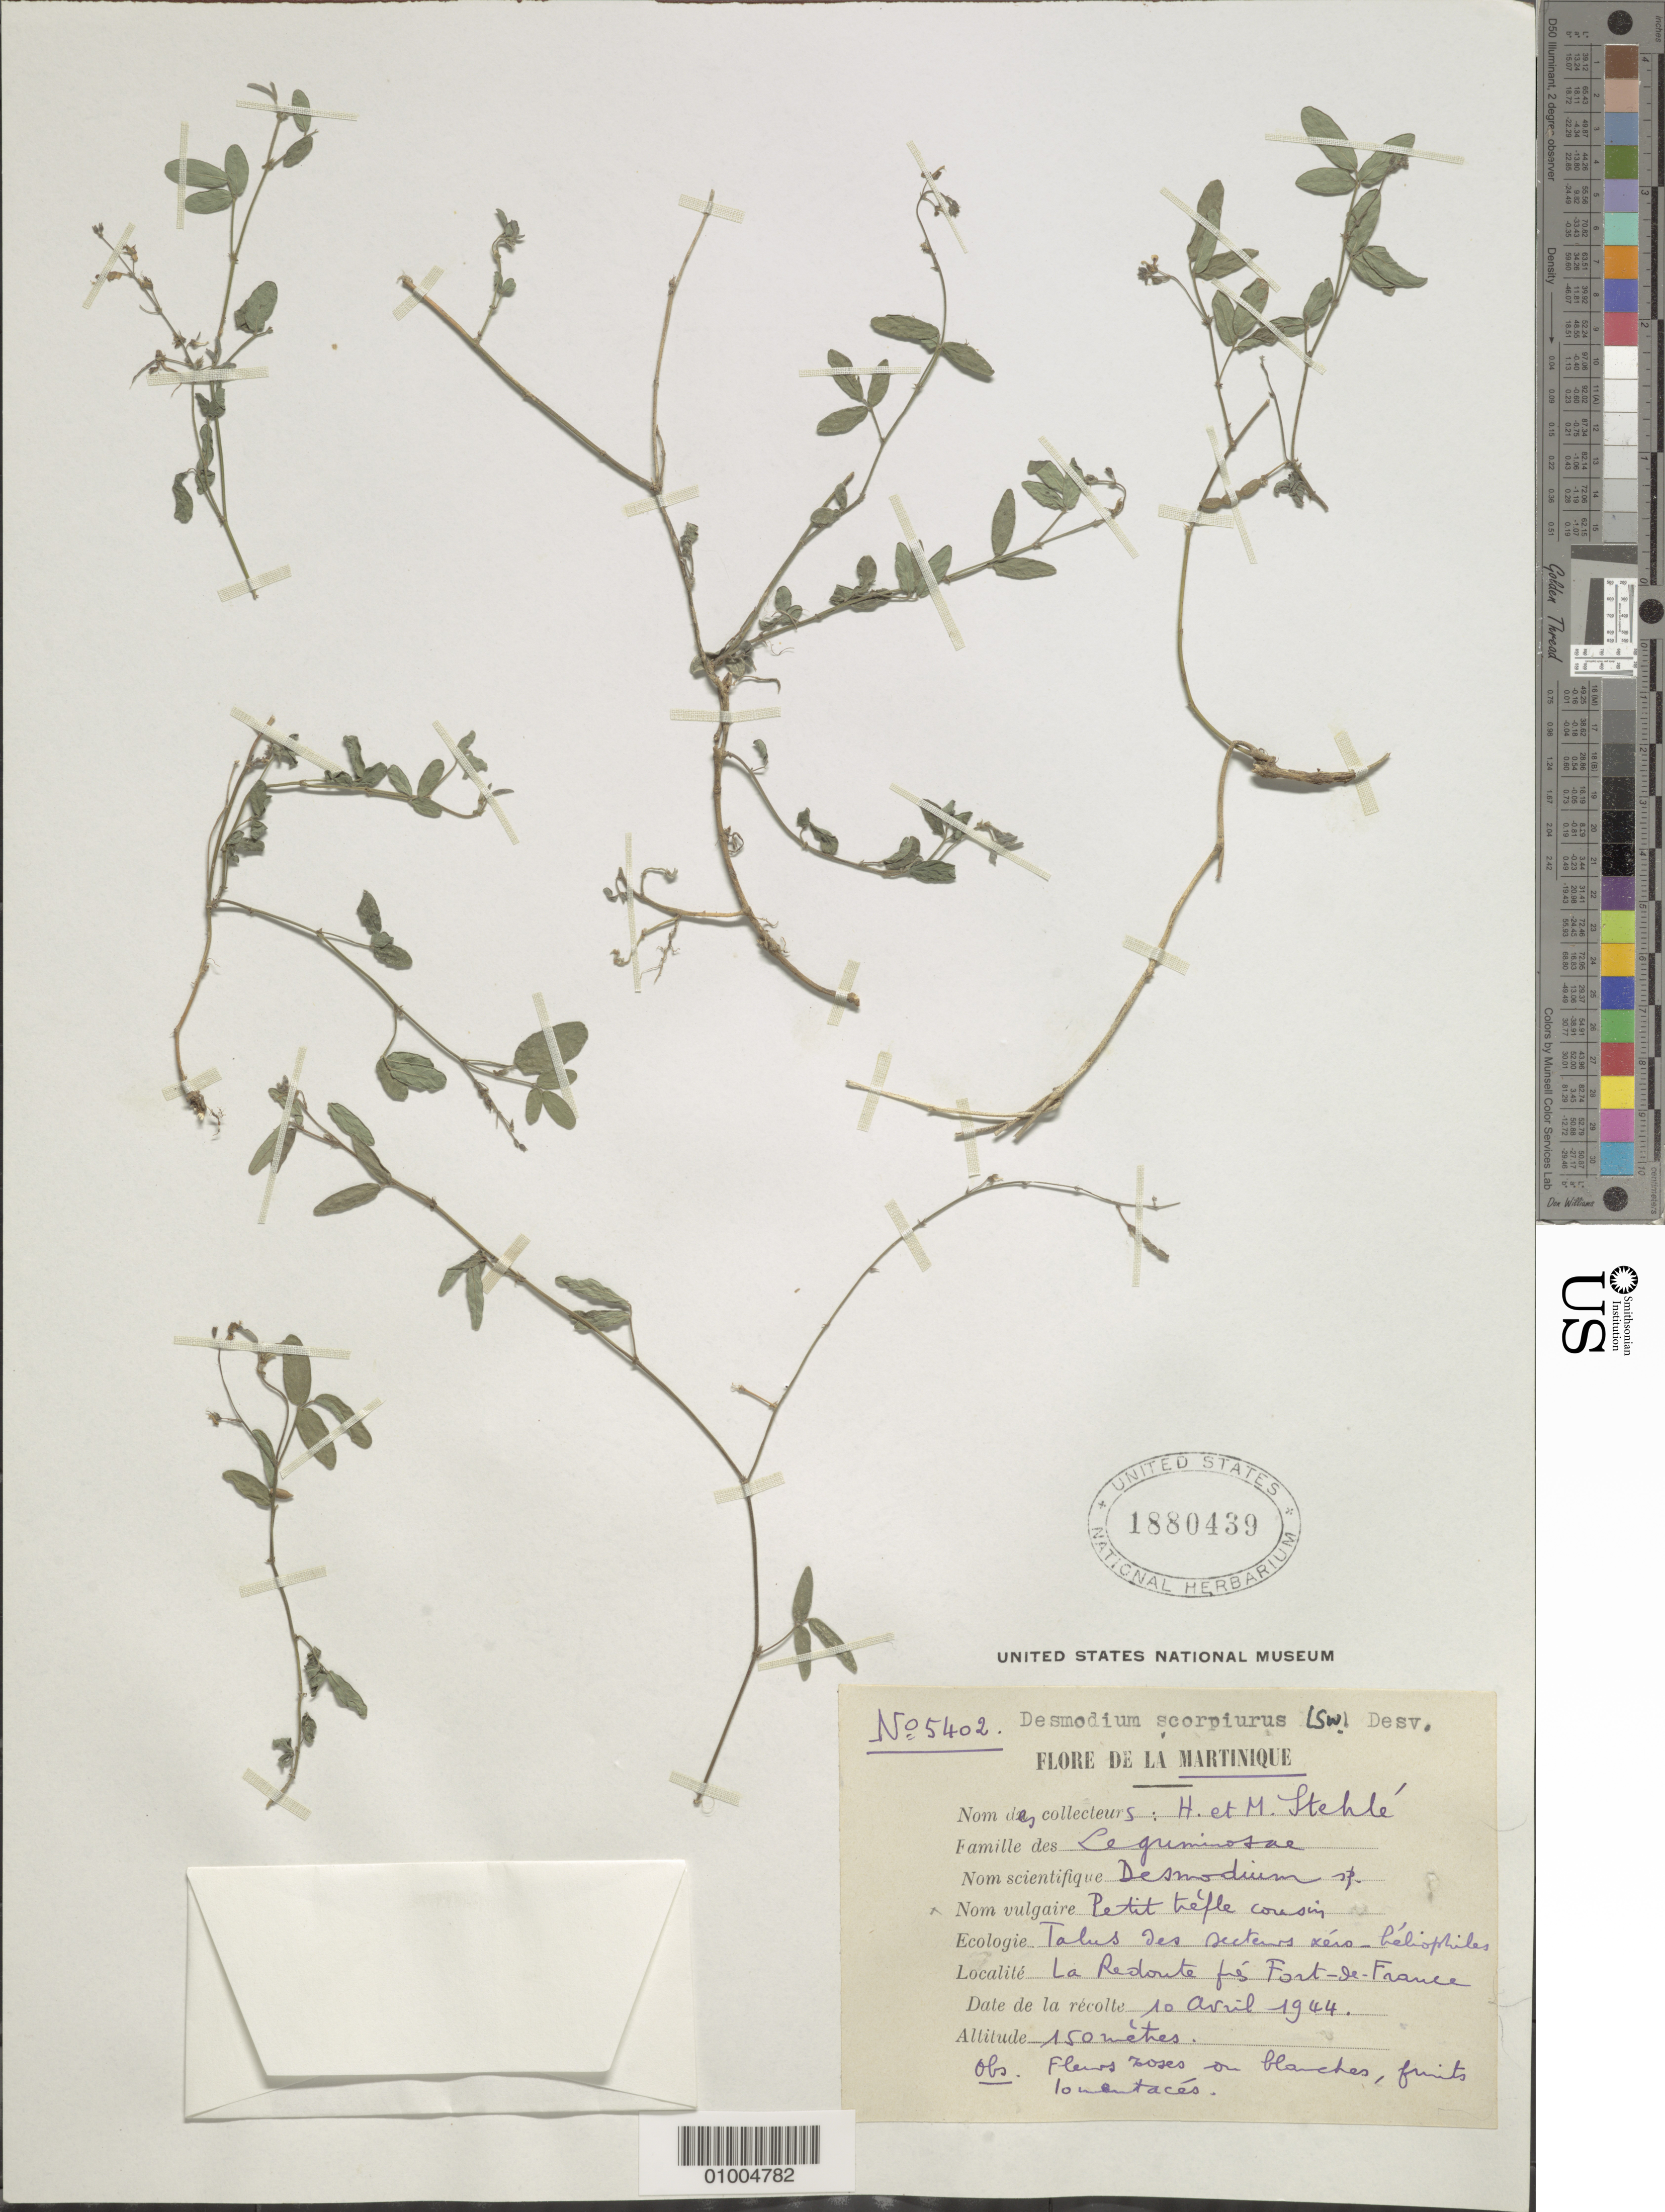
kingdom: Plantae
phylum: Tracheophyta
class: Magnoliopsida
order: Fabales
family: Fabaceae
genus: Desmodium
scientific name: Desmodium scorpiurus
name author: (Sw.) Desv. ex DC.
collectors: H. Stehlé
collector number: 5402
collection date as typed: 10 Aug 1944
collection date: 1944-08-10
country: Martinique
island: Martinique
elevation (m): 150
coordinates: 0 N, 0 E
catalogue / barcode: US 1880439